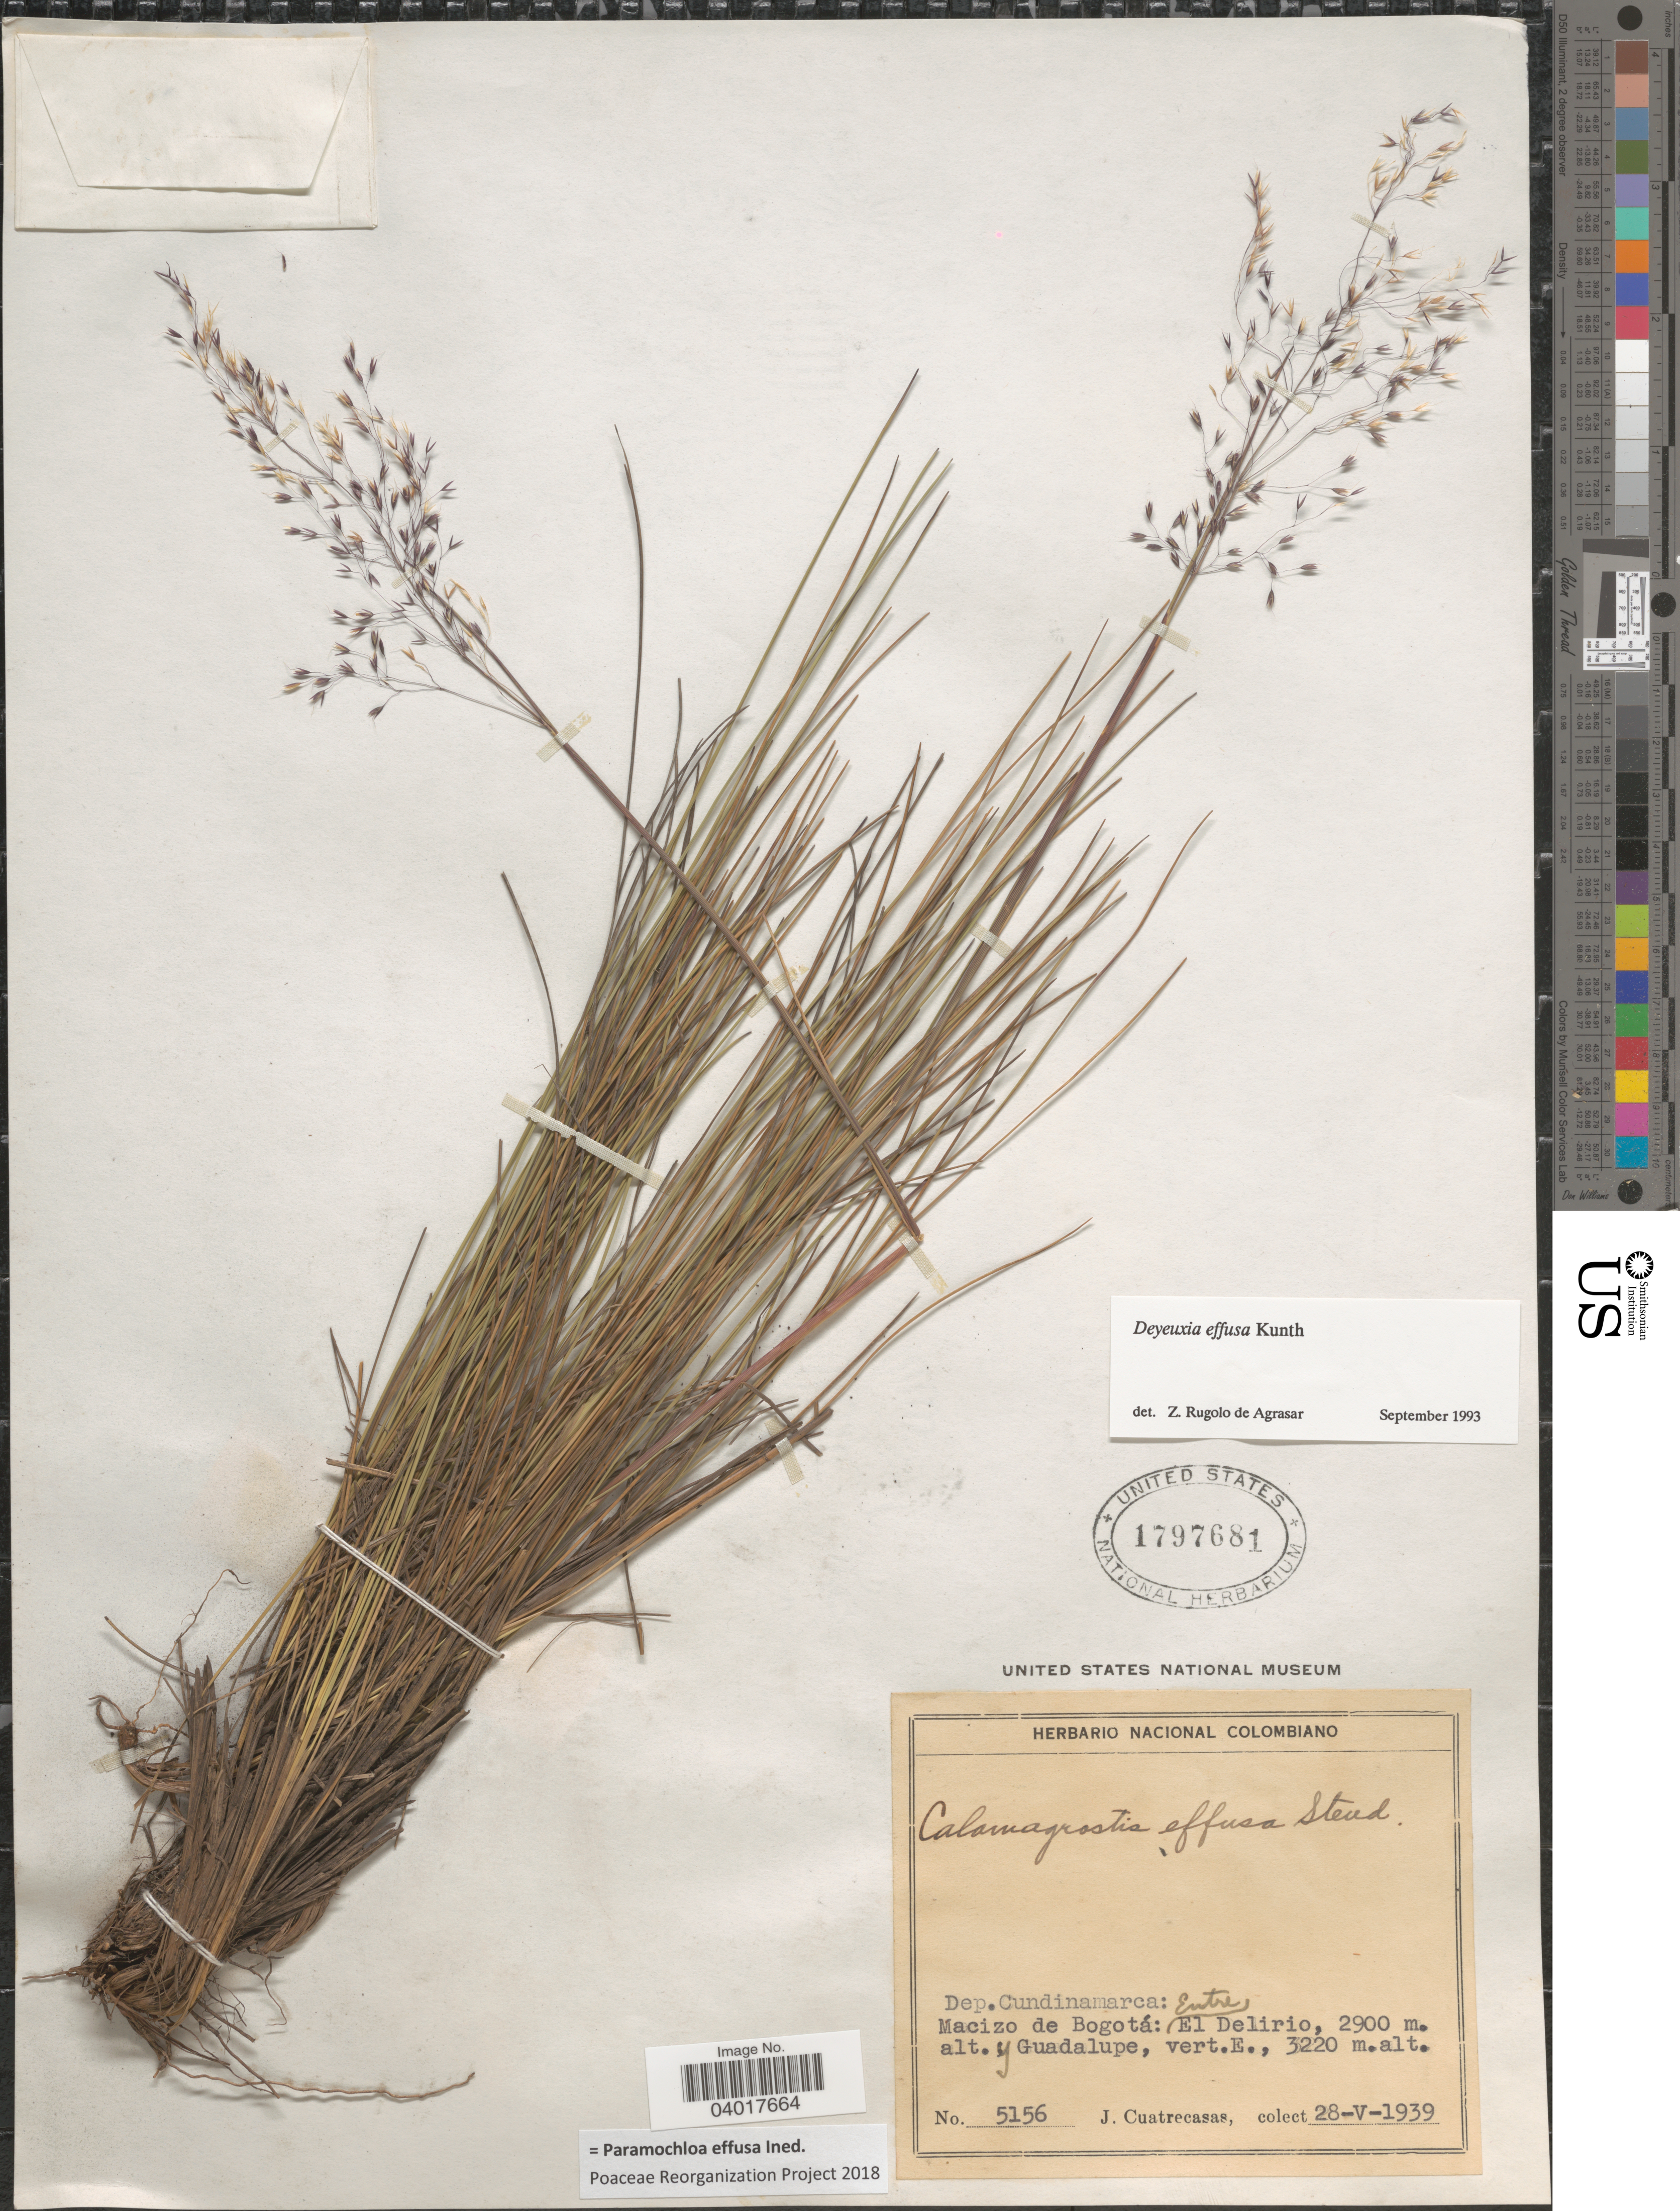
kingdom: Plantae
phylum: Tracheophyta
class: Liliopsida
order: Poales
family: Poaceae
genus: Paramochloa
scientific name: Paramochloa effusa ined.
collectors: J. Cuatrecasas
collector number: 5156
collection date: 1939-05-28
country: Colombia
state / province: Cundinamarca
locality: Dep. Cundinamarca: Macizo de Bogotá: Entre El Delirio y Guadalupe, vert. E.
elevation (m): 2900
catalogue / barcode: US 1797681